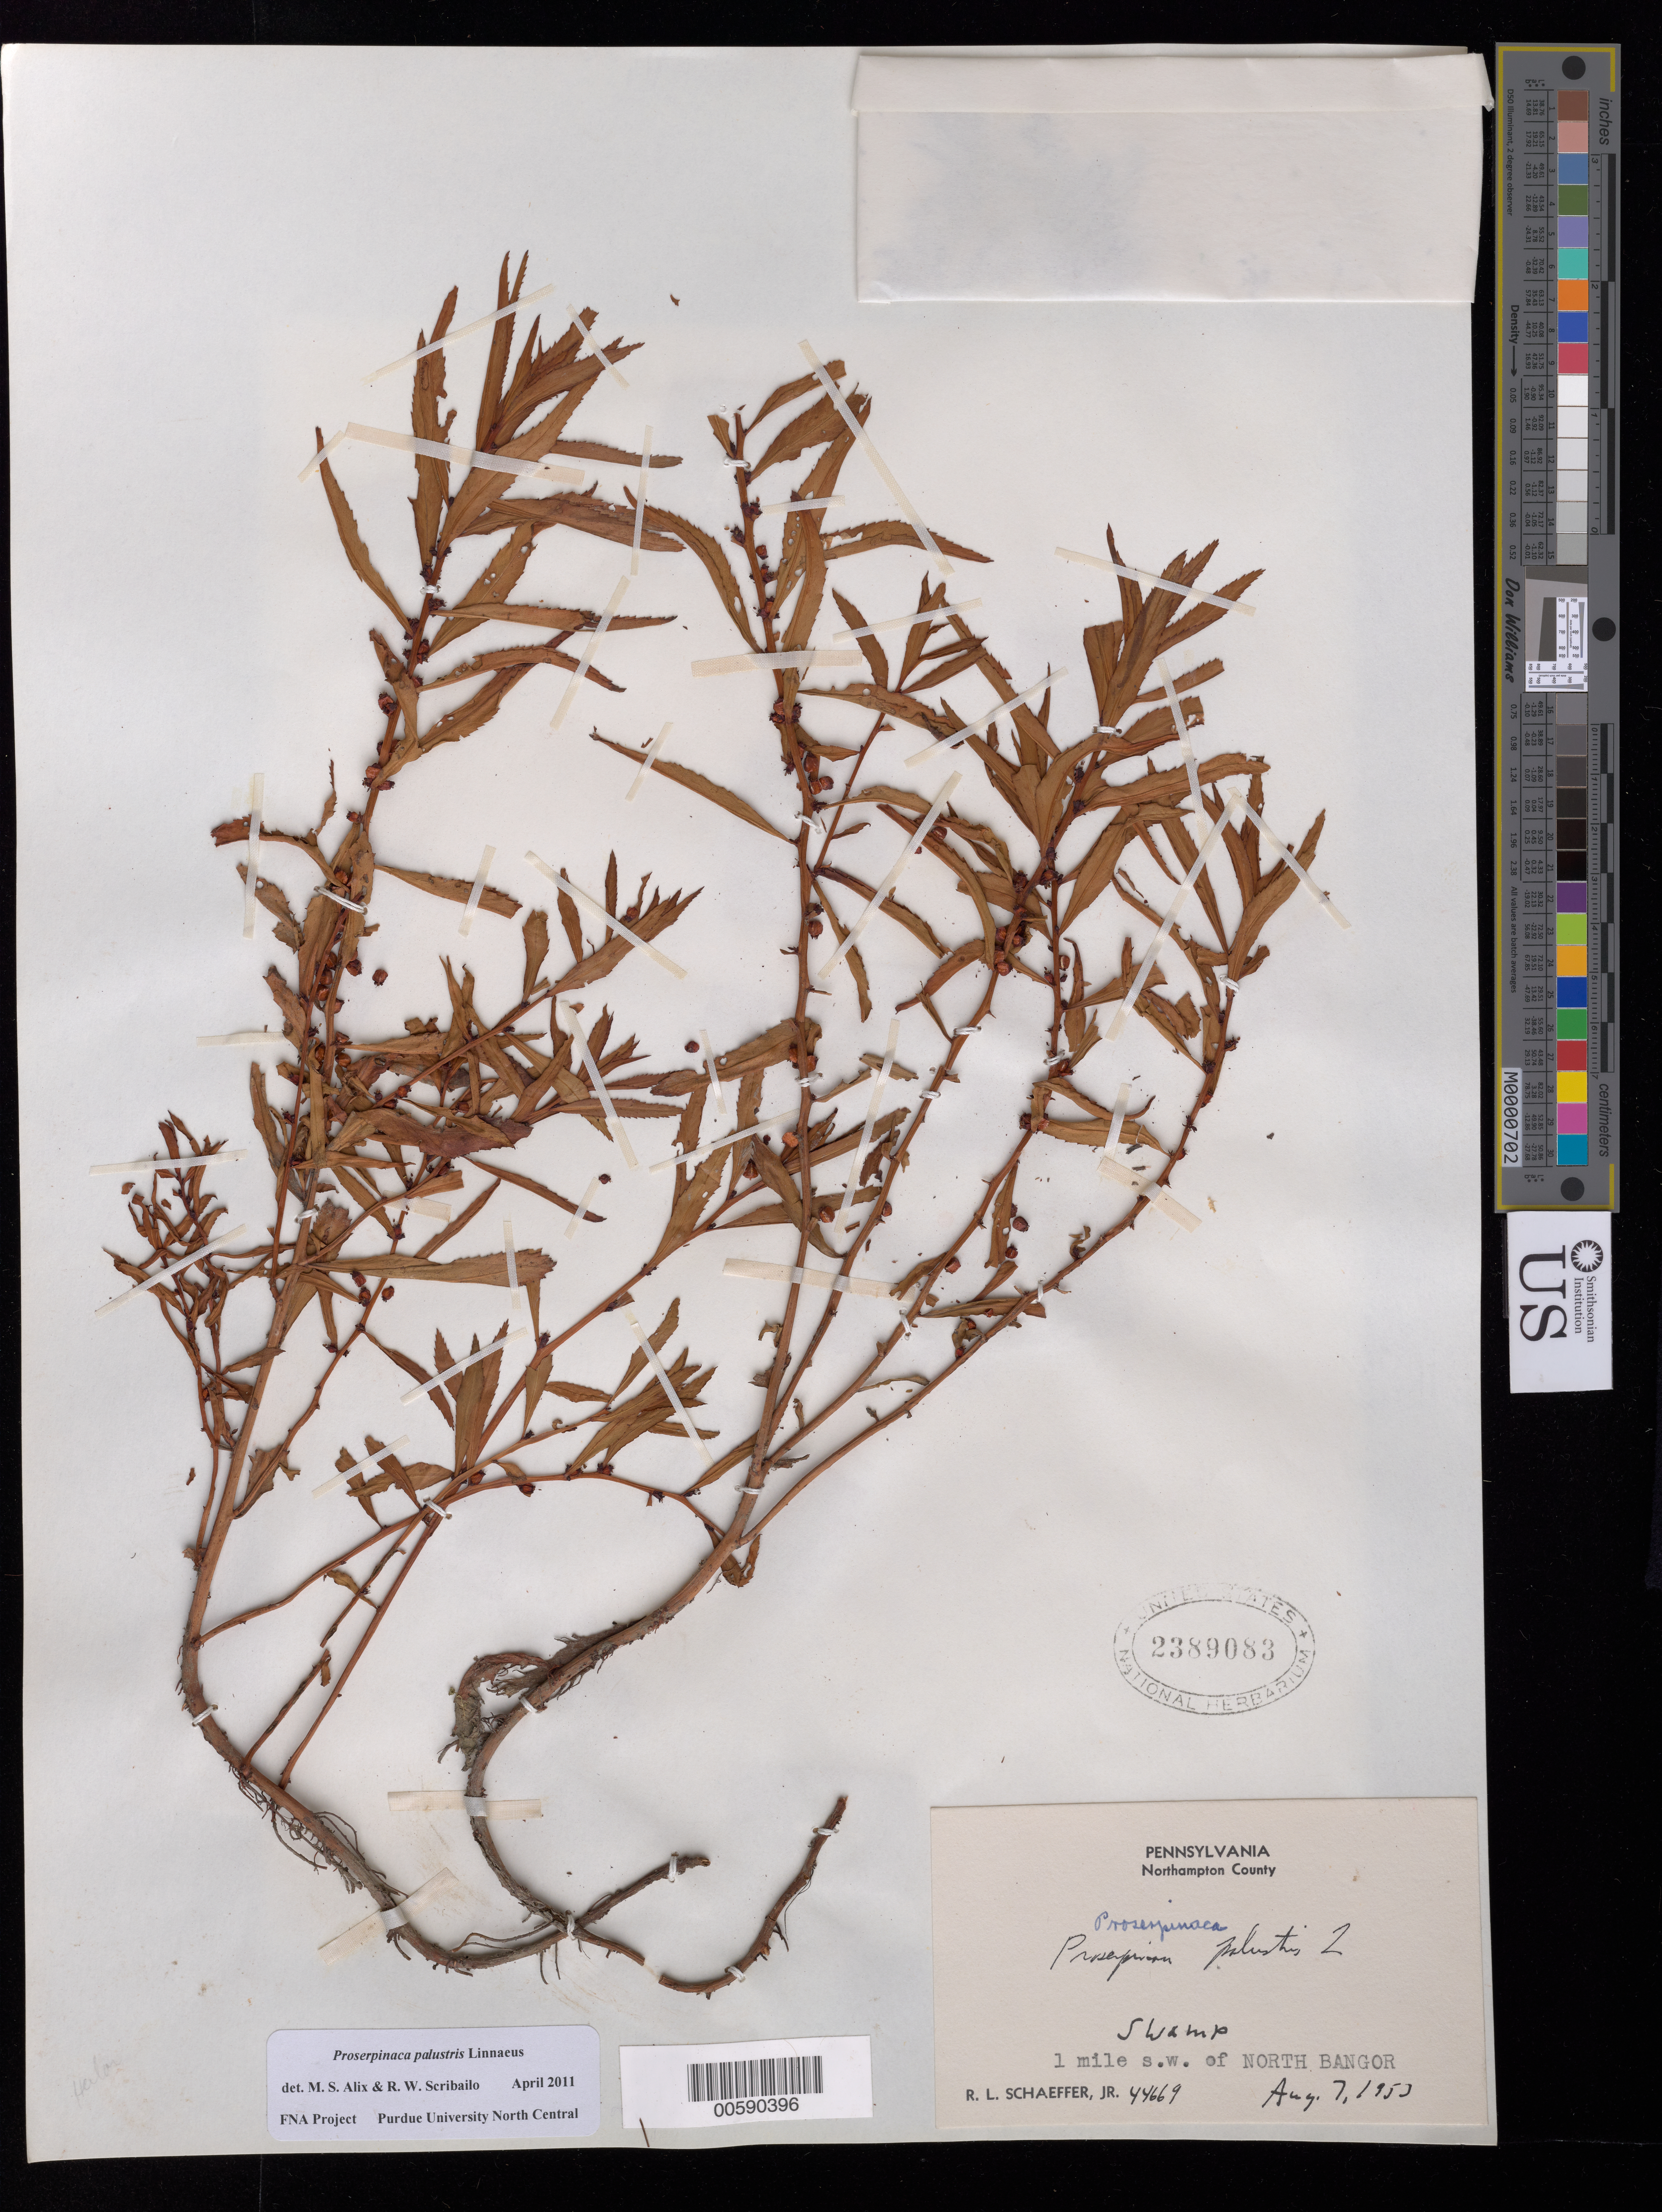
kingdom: Plantae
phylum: Tracheophyta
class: Magnoliopsida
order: Saxifragales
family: Haloragaceae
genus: Proserpinaca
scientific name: Proserpinaca palustris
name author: L.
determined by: Scribailo, R. W.; Alix, M. S.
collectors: R. Schaeffer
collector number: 44669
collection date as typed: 07 Aug 1953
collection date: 1953-08-07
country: United States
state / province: Pennsylvania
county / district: Northampton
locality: SW of North Bangor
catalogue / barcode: US 2389083